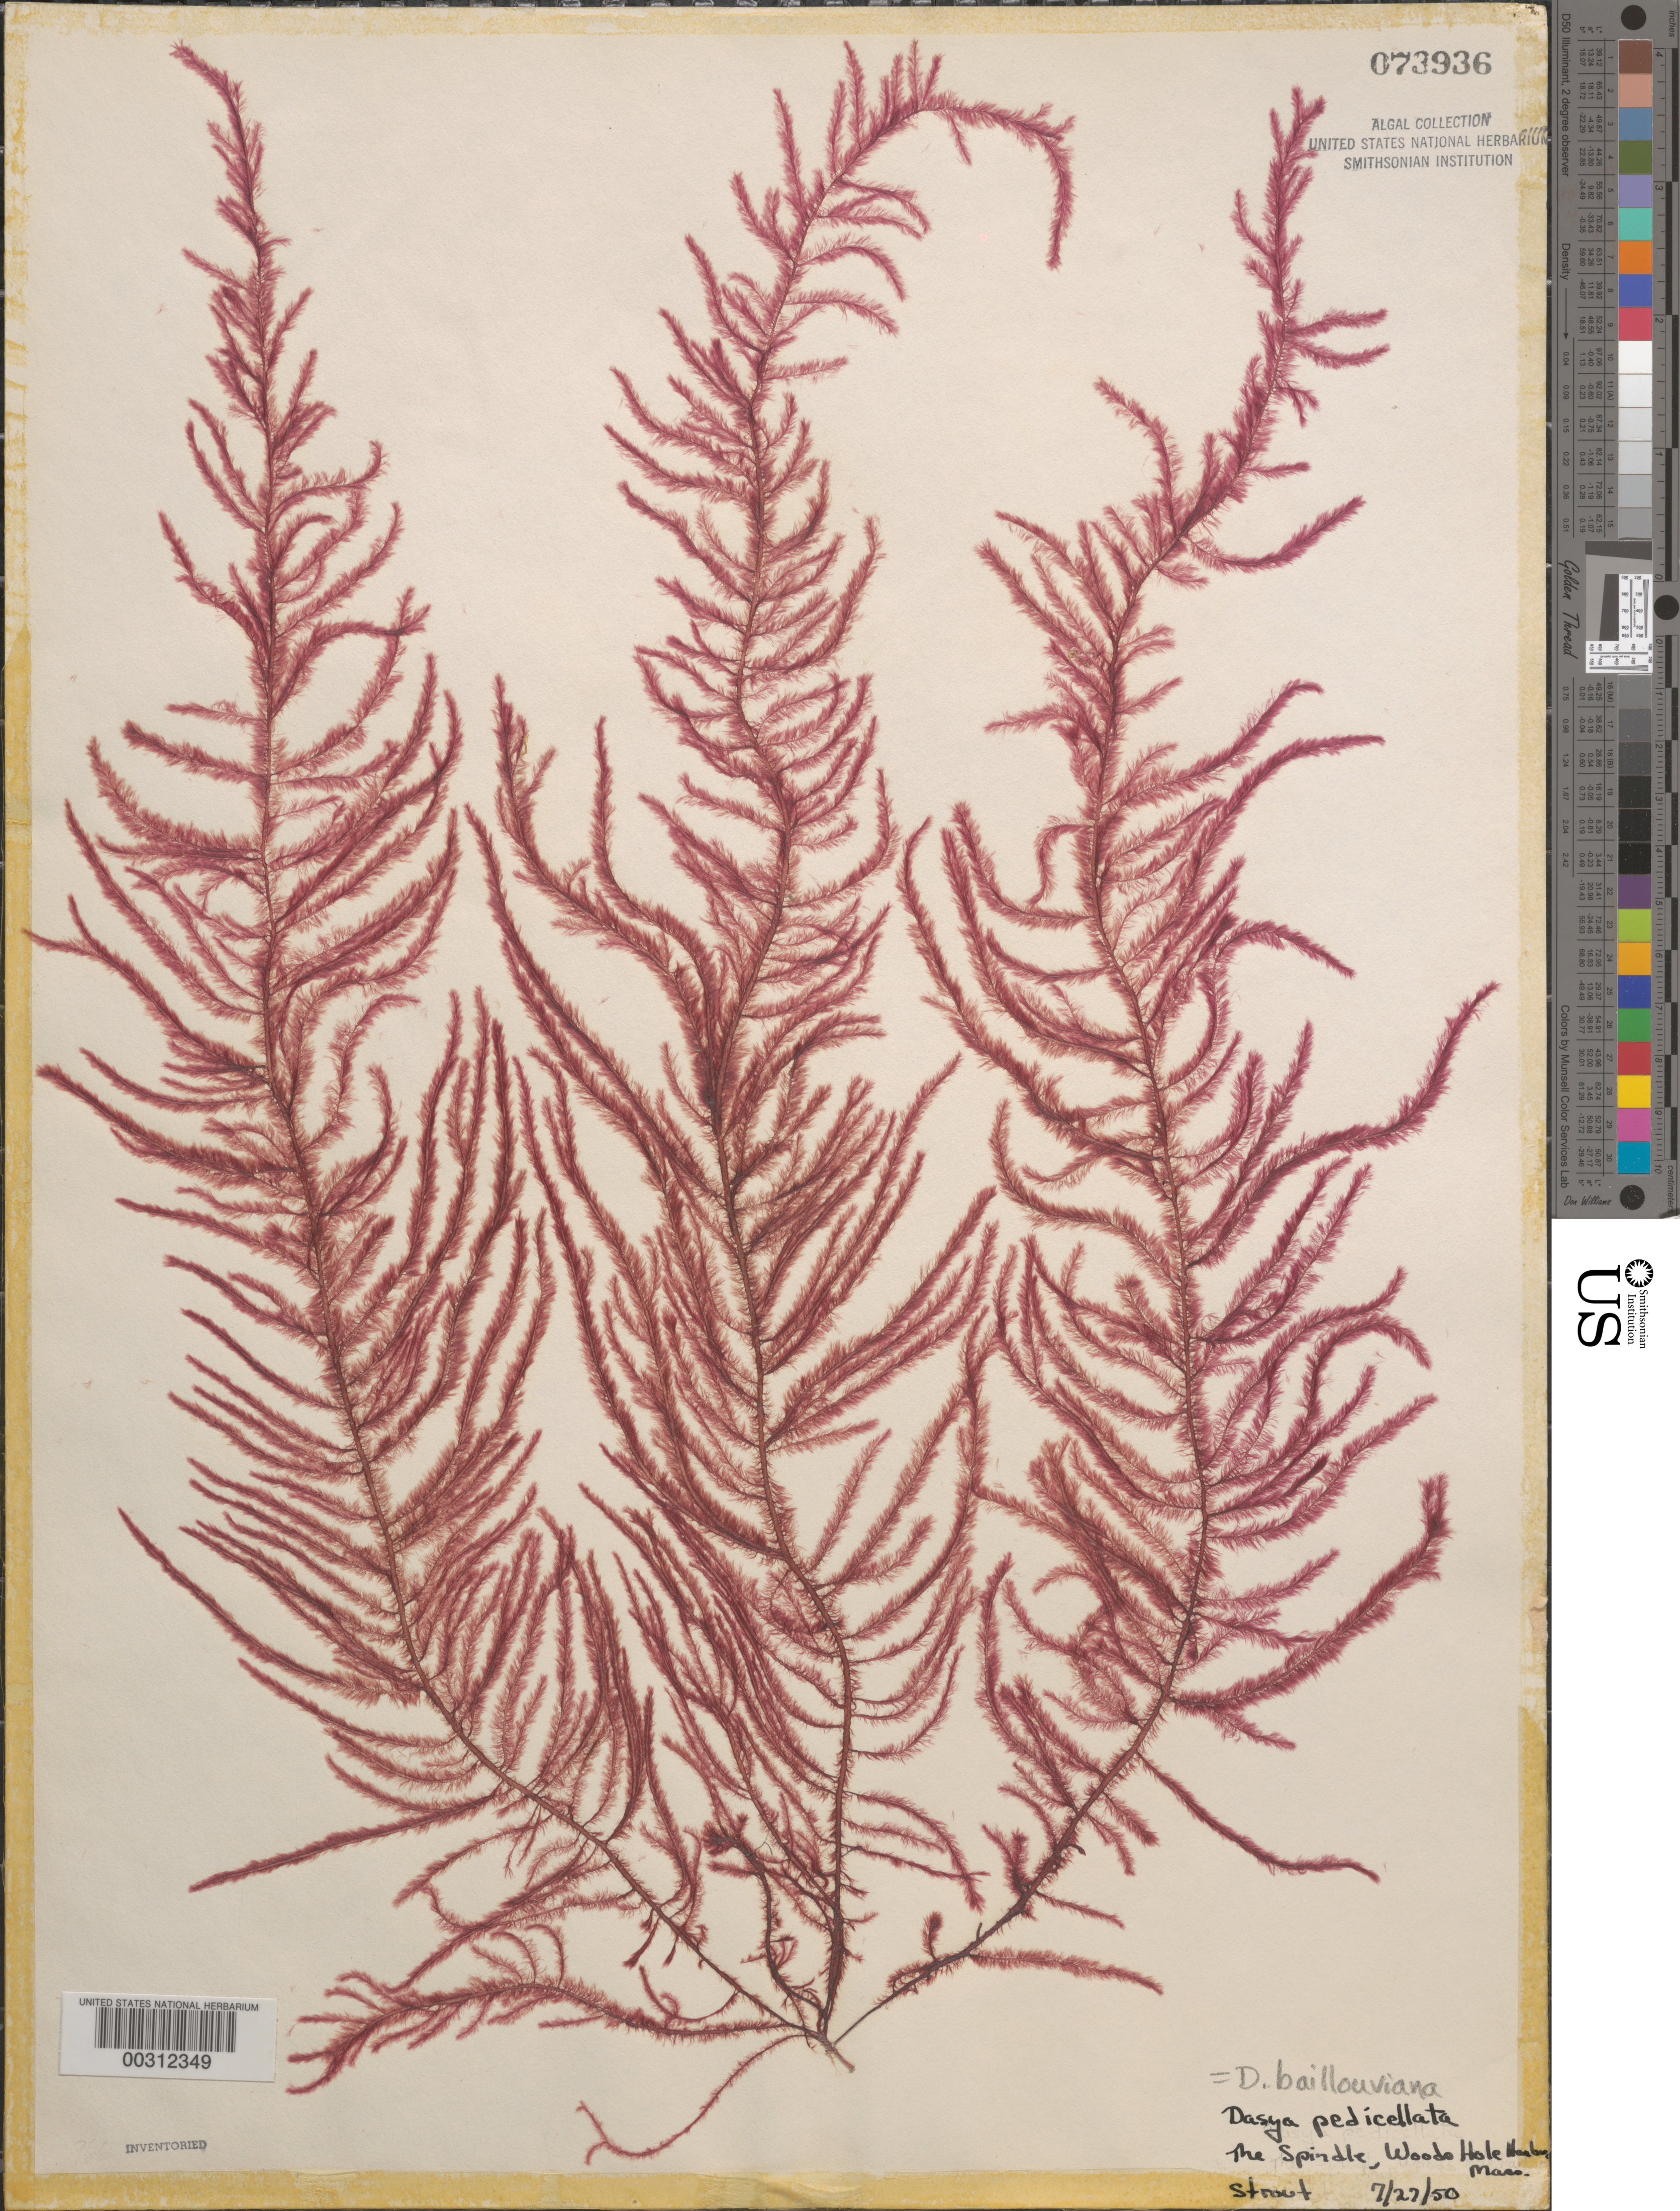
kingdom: Plantae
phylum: Rhodophyta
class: Florideophyceae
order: Ceramiales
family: Dasyaceae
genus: Dasya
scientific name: Dasya pedicellata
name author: (C. Agardh) C. Agardh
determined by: Algae name updating Project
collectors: P. Strout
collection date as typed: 27 Jul 1950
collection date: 1950-07-27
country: United States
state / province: Massachusetts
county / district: Barnstable County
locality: Woods Hole Harbor, The Spindle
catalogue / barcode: US 73936